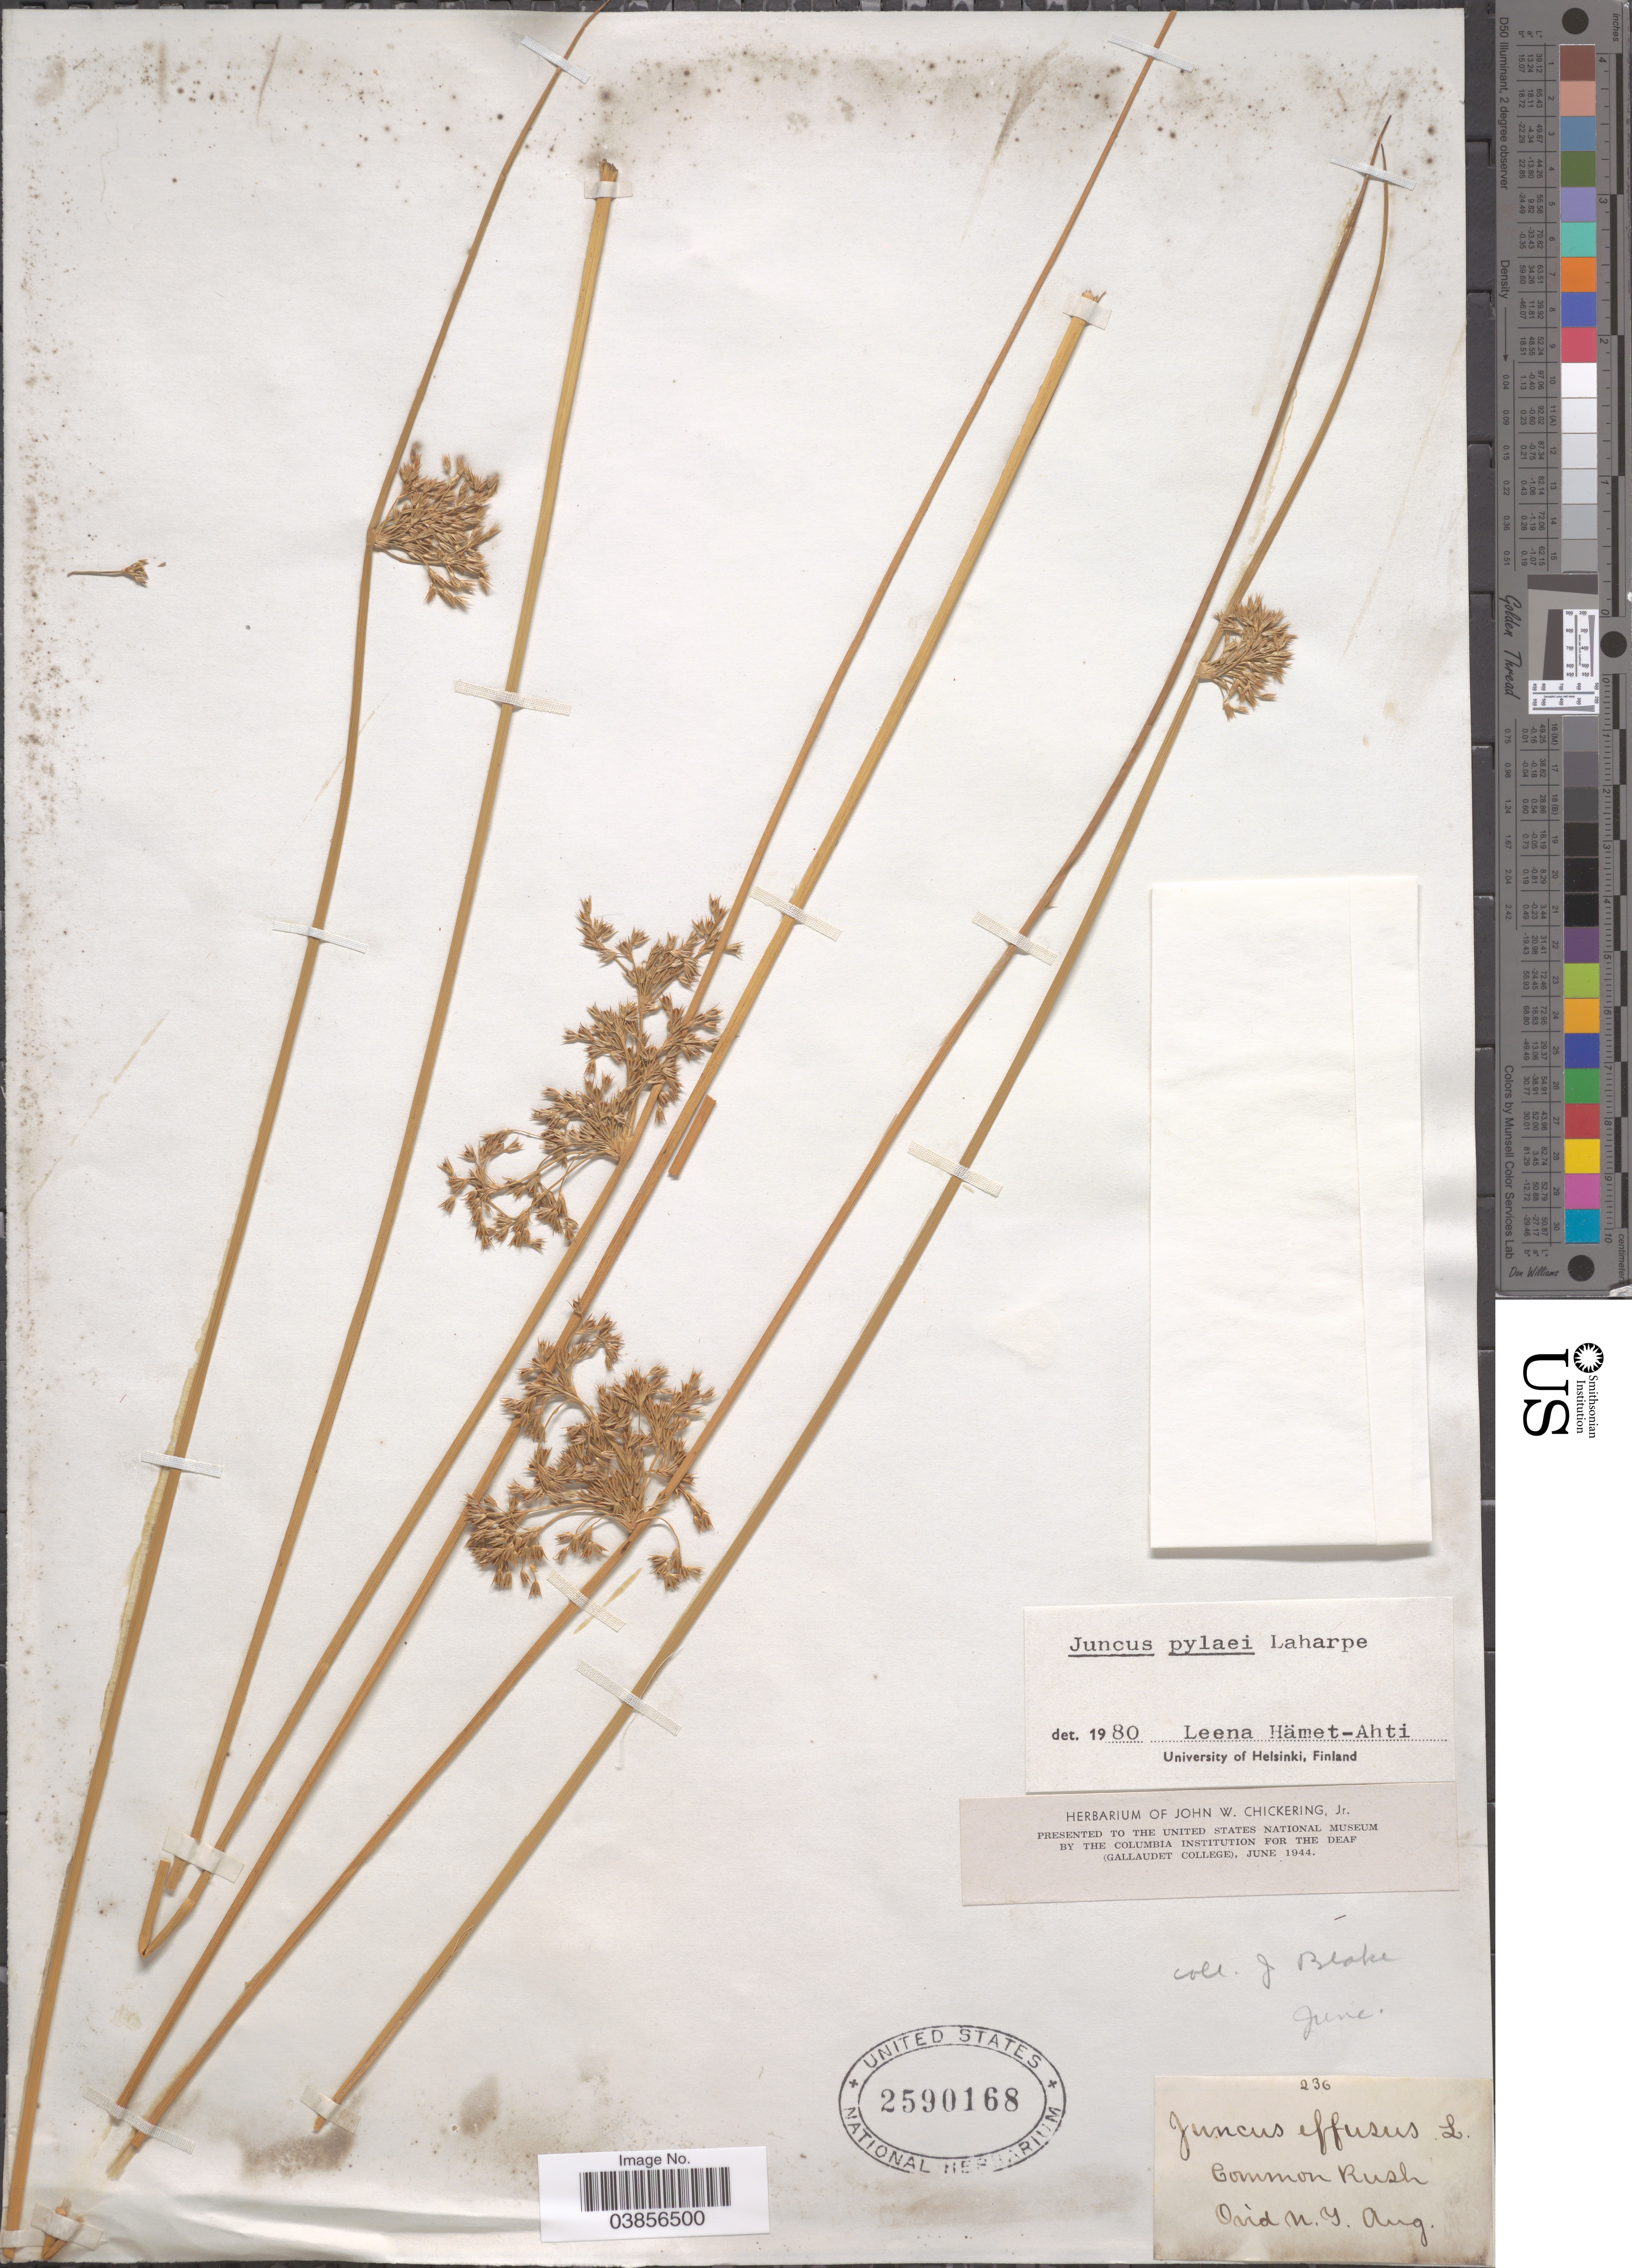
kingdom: Plantae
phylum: Tracheophyta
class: Liliopsida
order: Poales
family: Juncaceae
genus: Juncus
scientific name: Juncus pylaei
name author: Laharpe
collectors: J. Blake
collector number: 236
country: United States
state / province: New York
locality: Ovid.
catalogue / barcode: US 2590168